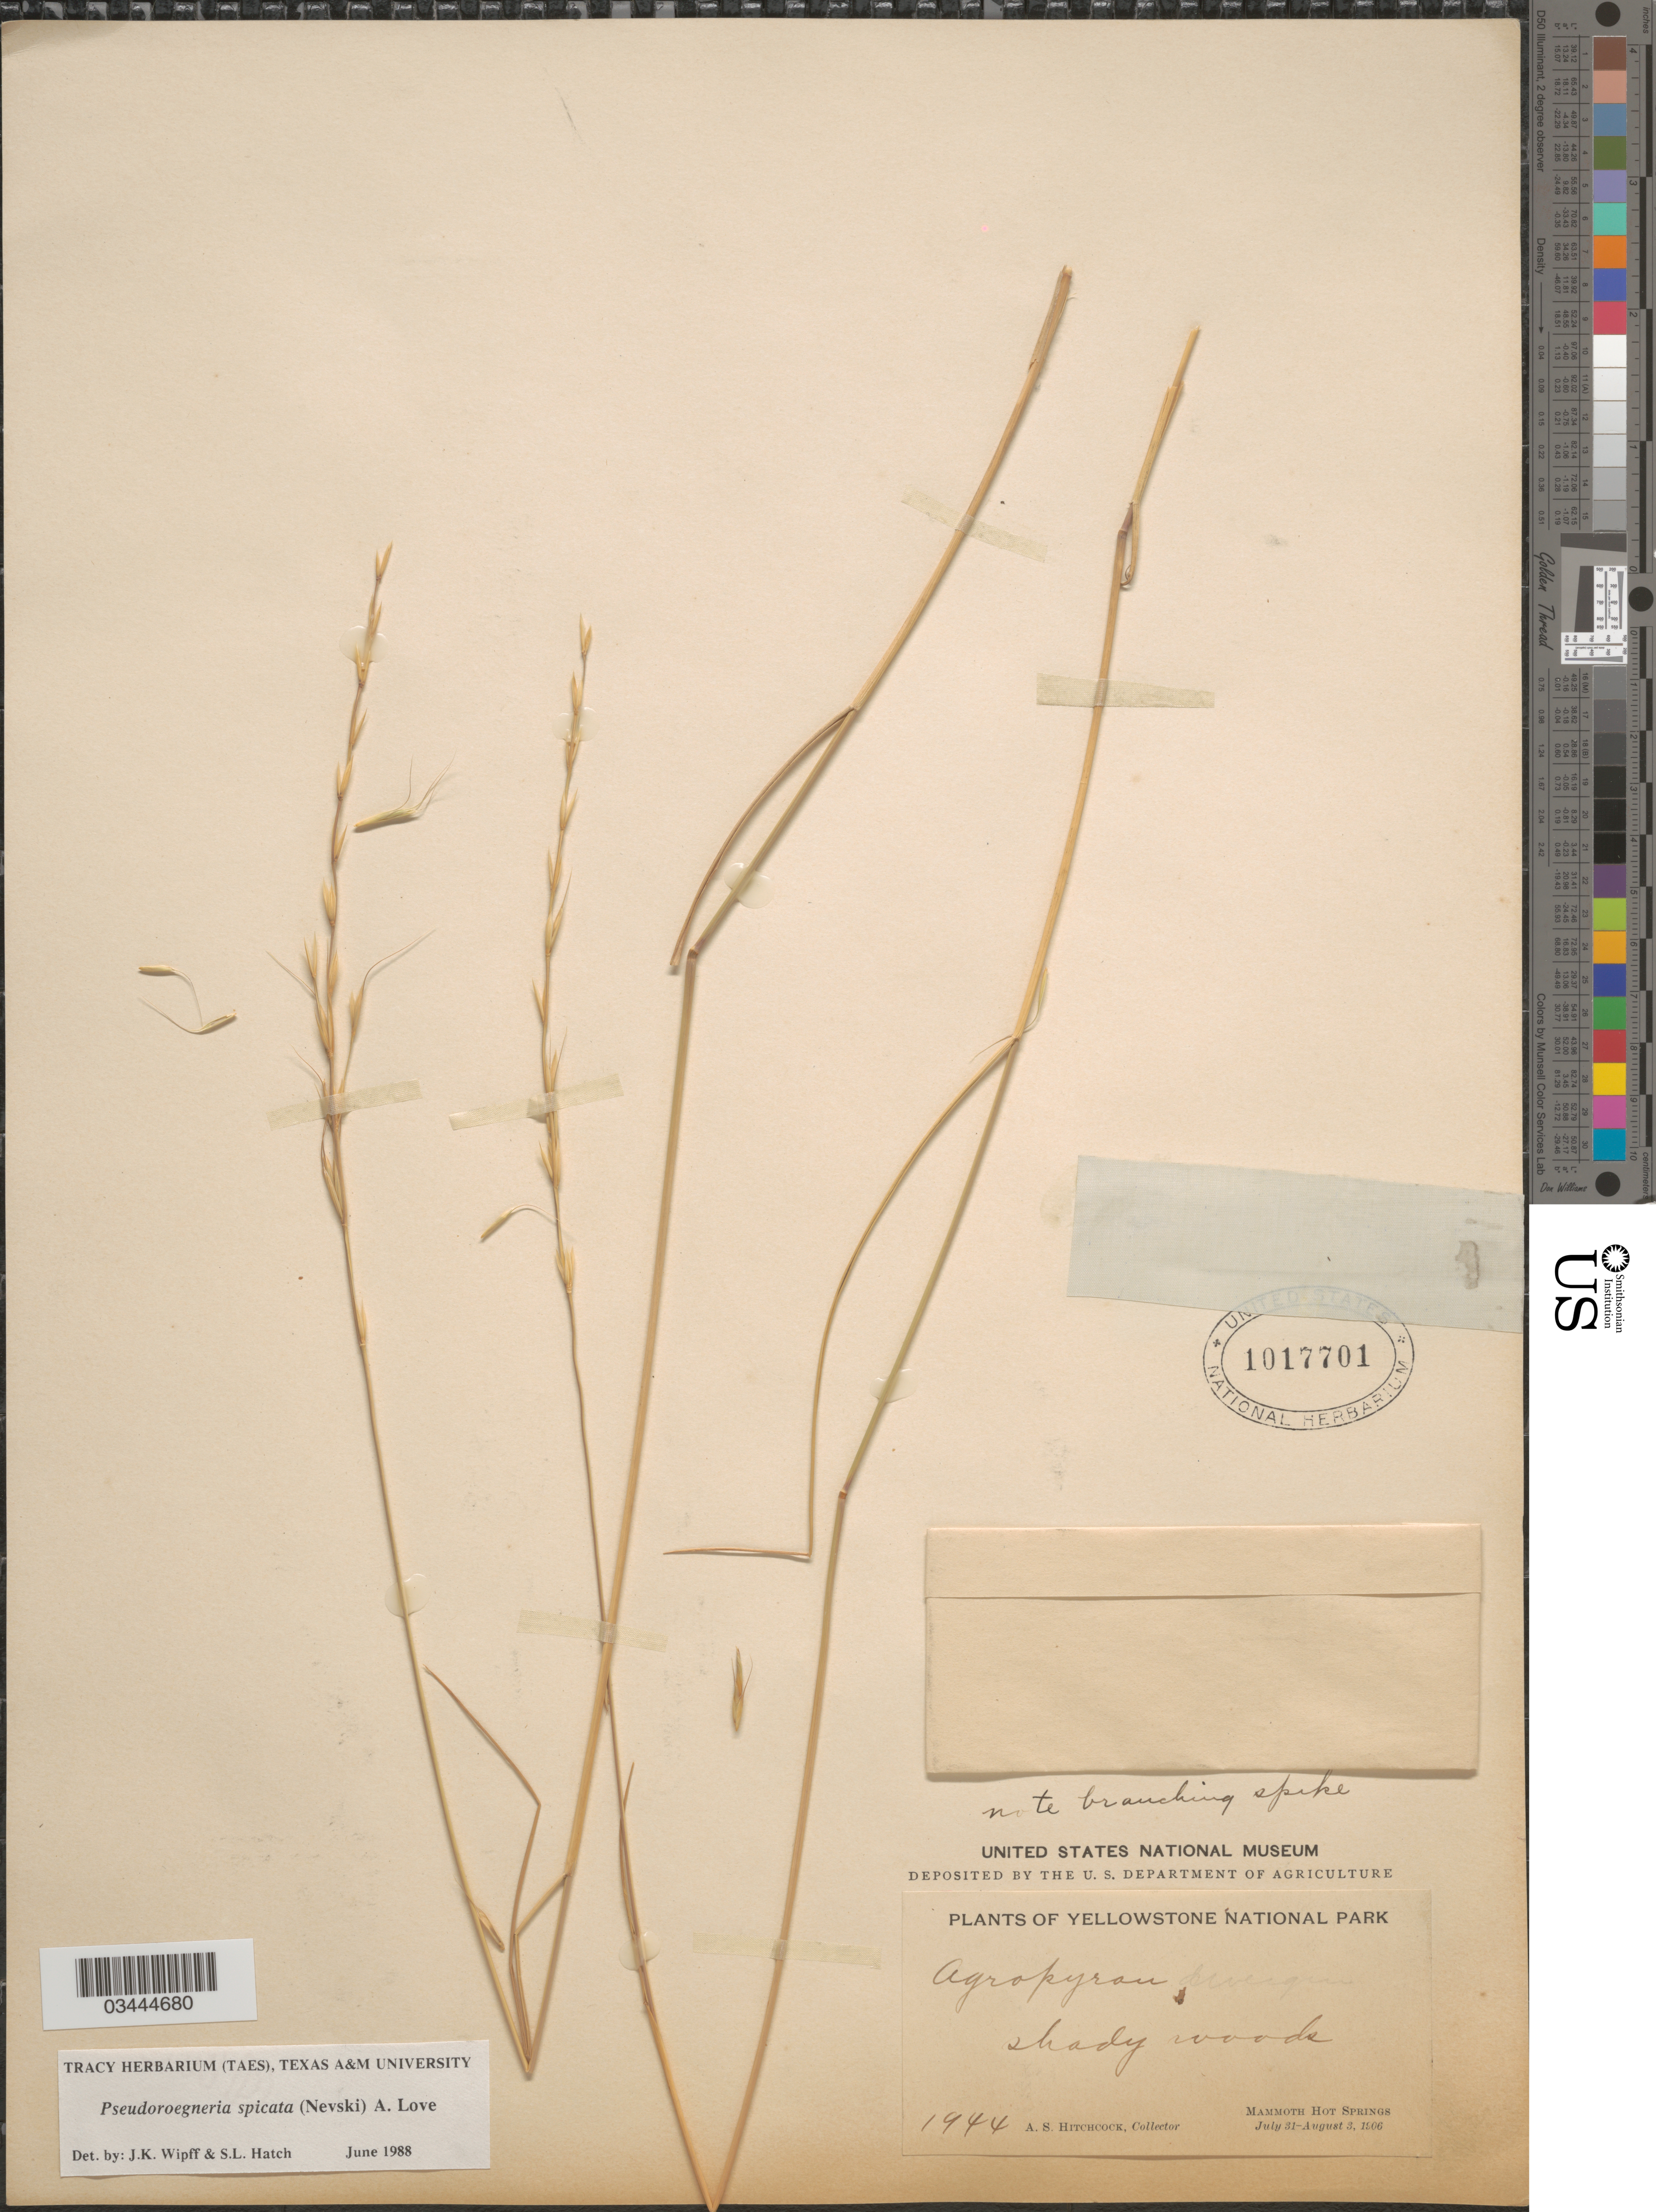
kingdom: Plantae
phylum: Tracheophyta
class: Liliopsida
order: Poales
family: Poaceae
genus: Pseudoroegneria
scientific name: Pseudoroegneria spicata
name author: (Pursh) Á. Löve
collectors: A. S. Hitchcock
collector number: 1944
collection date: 1906-07-31/1906-08-03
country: United States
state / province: Wyoming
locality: Yellowstone National Park. Mammoth Hot Springs.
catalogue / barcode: US 1017701